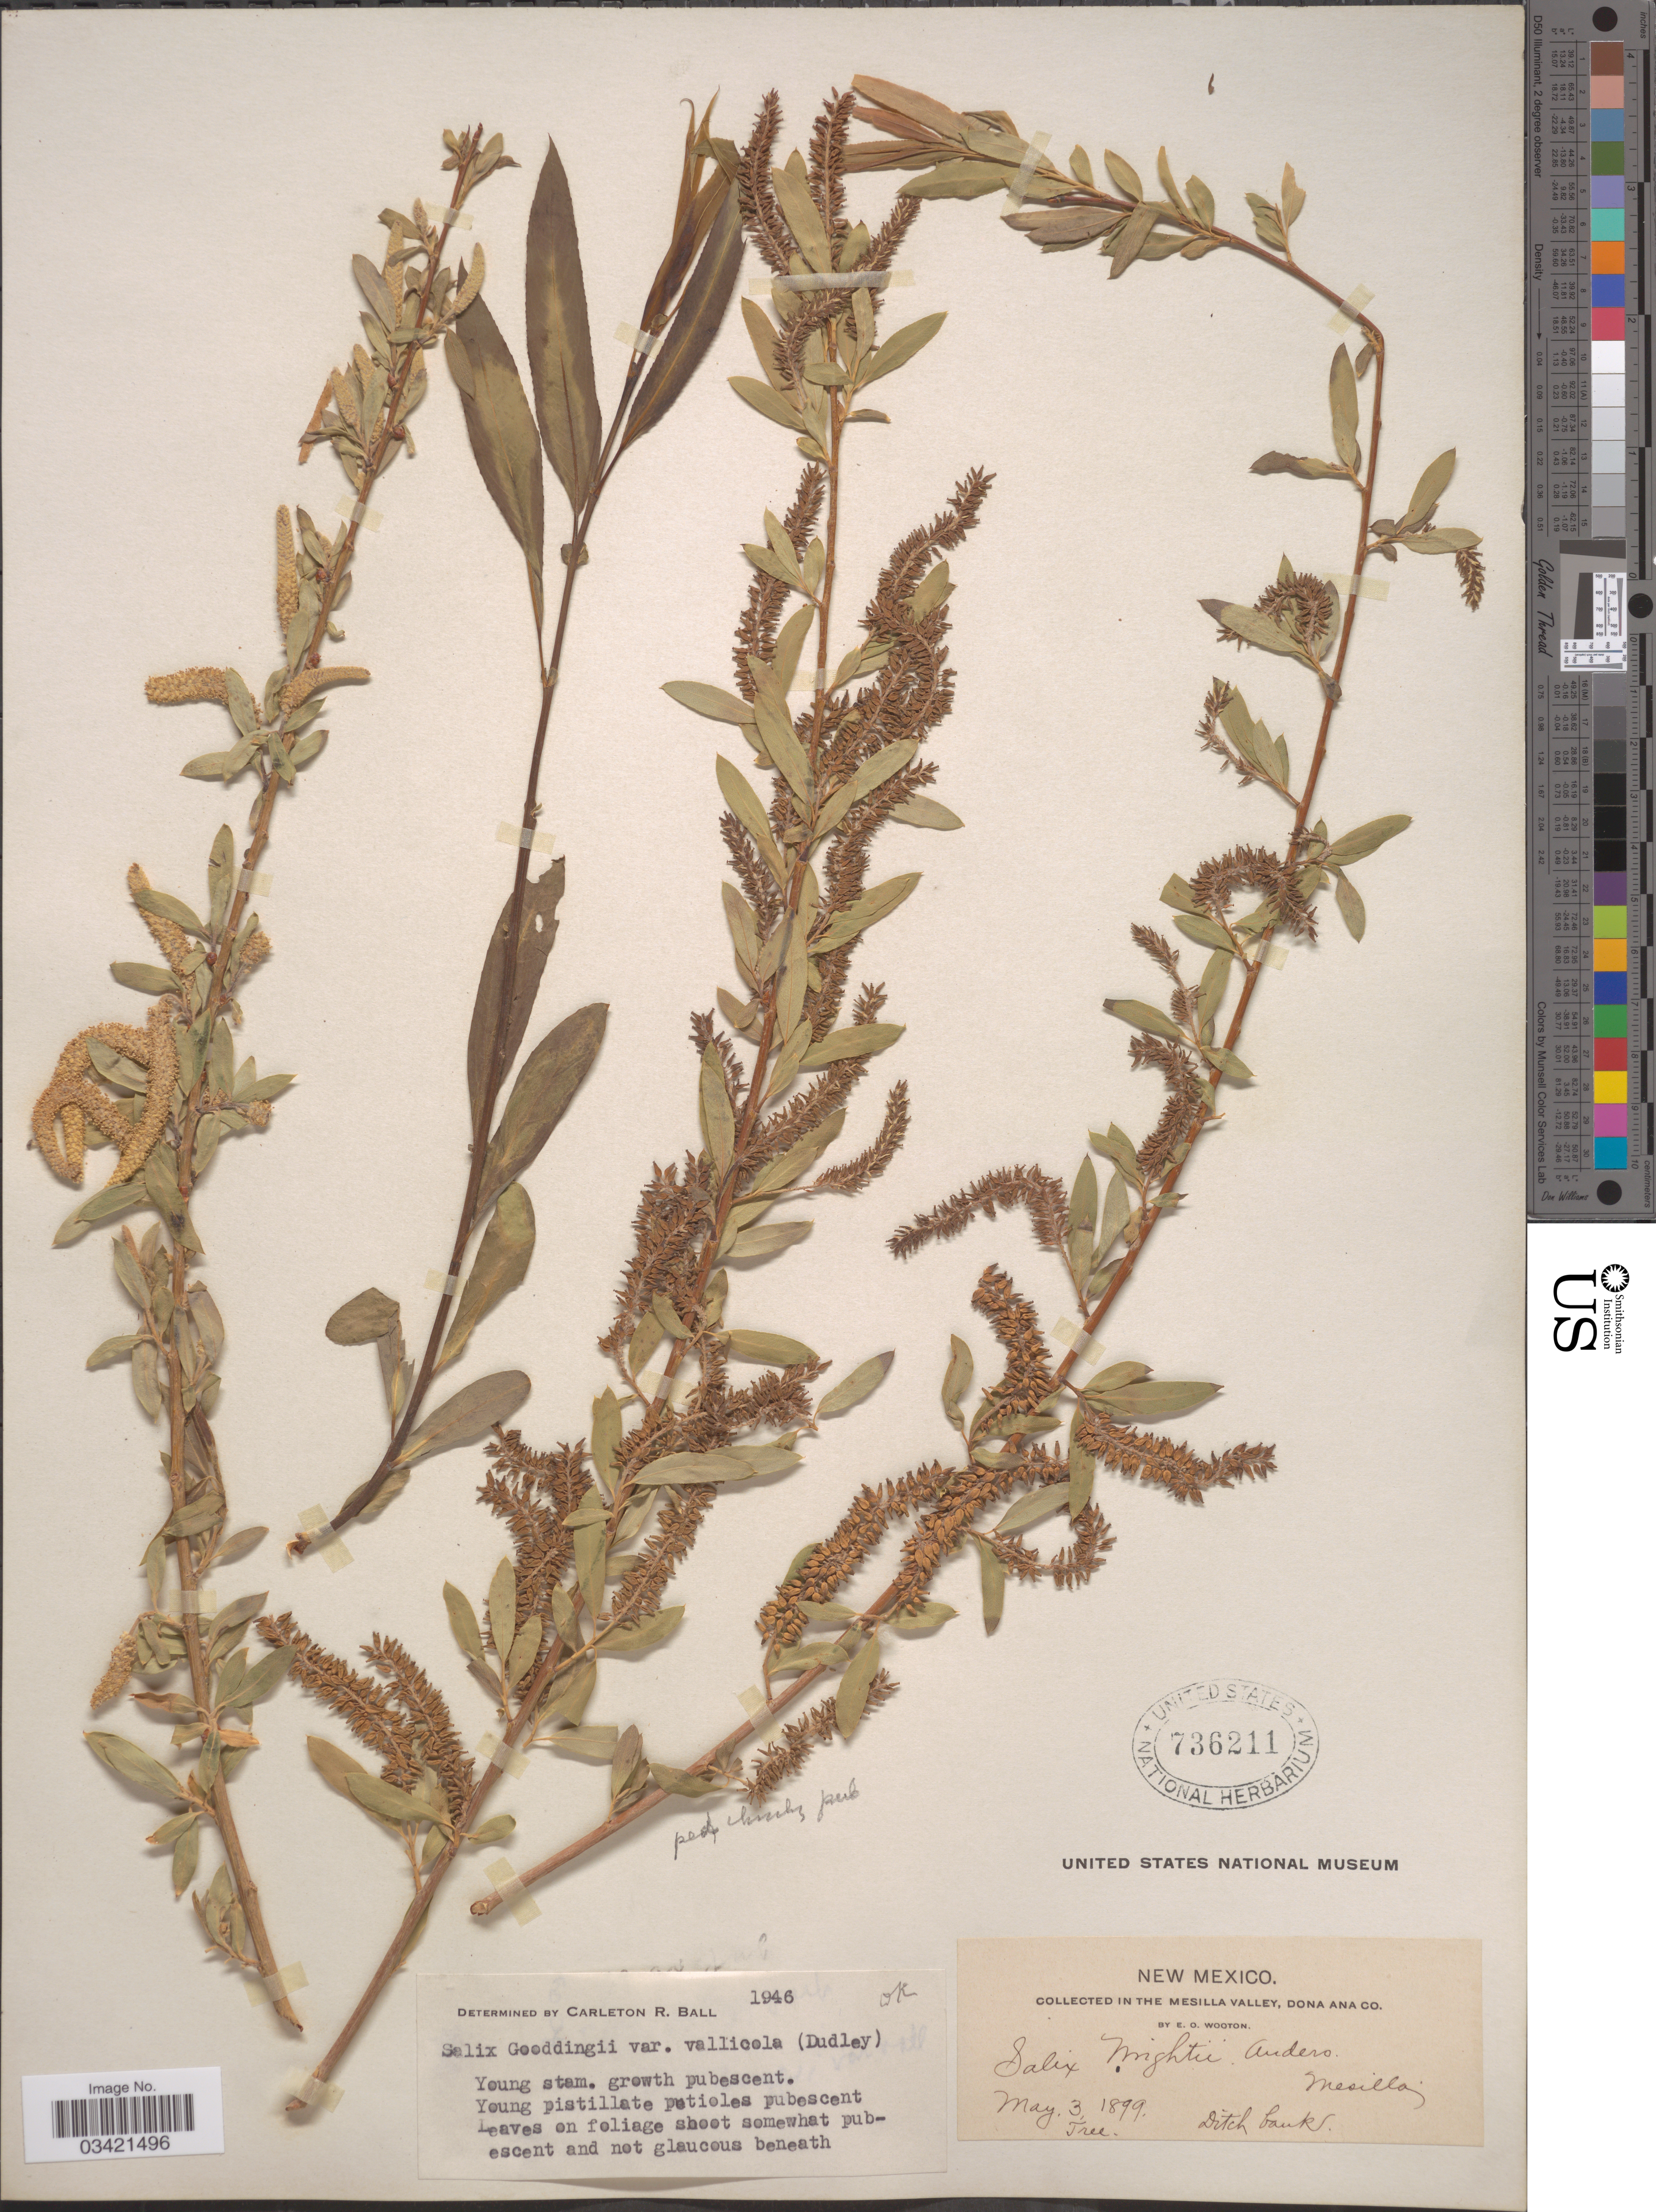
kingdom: Plantae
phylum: Tracheophyta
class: Magnoliopsida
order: Malpighiales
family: Salicaceae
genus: Salix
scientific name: Salix gooddingii var. vallicola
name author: (Dudley) C.R. Ball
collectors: E. O. Wooton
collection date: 1899-05-03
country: United States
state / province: New Mexico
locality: The Mesilla Valley, Dona Ana Co. Mesilla. Ditch banks.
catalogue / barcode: US 736211